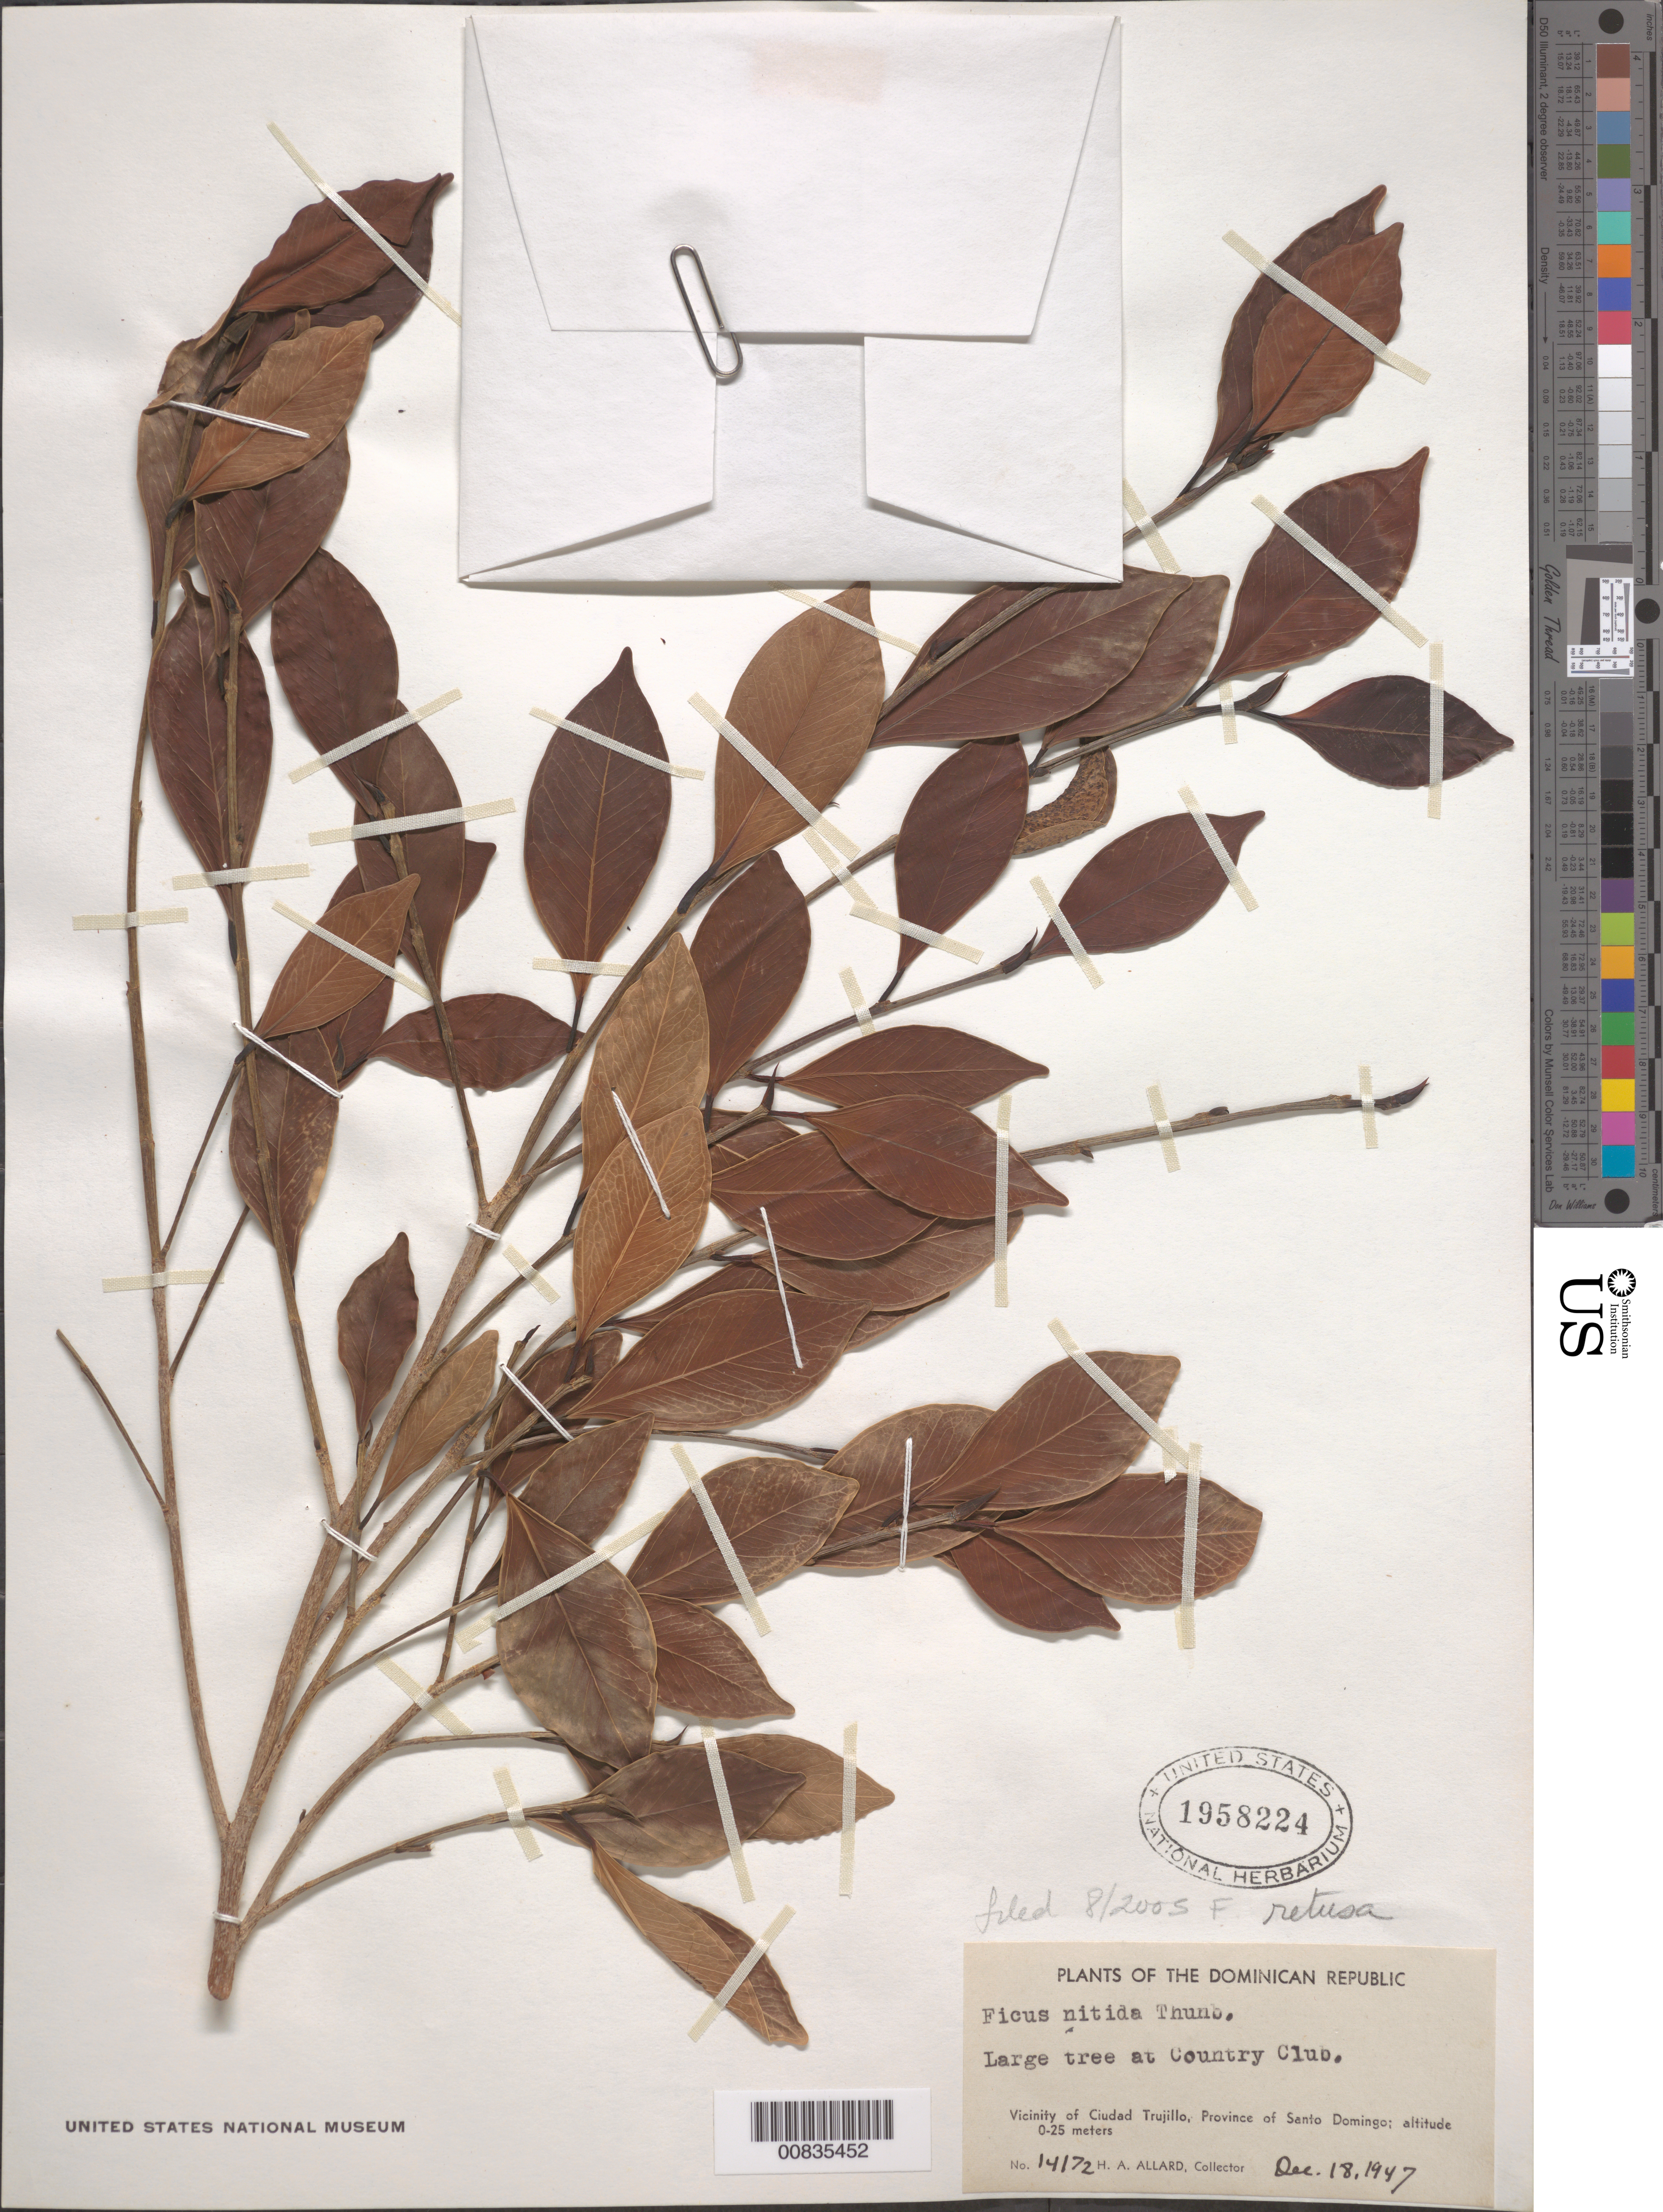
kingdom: Plantae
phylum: Tracheophyta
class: Magnoliopsida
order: Rosales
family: Moraceae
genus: Ficus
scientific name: Ficus retusa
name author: L.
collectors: H. A. Allard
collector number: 14172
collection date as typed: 18 Dec 1947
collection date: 1947-12-18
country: Dominican Republic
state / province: Distrito Nacional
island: Hispaniola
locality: Vicinity of Ciudad Trujillo, Province of Santo Domingo (obsolete). At Country Club.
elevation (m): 0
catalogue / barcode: US 1958224